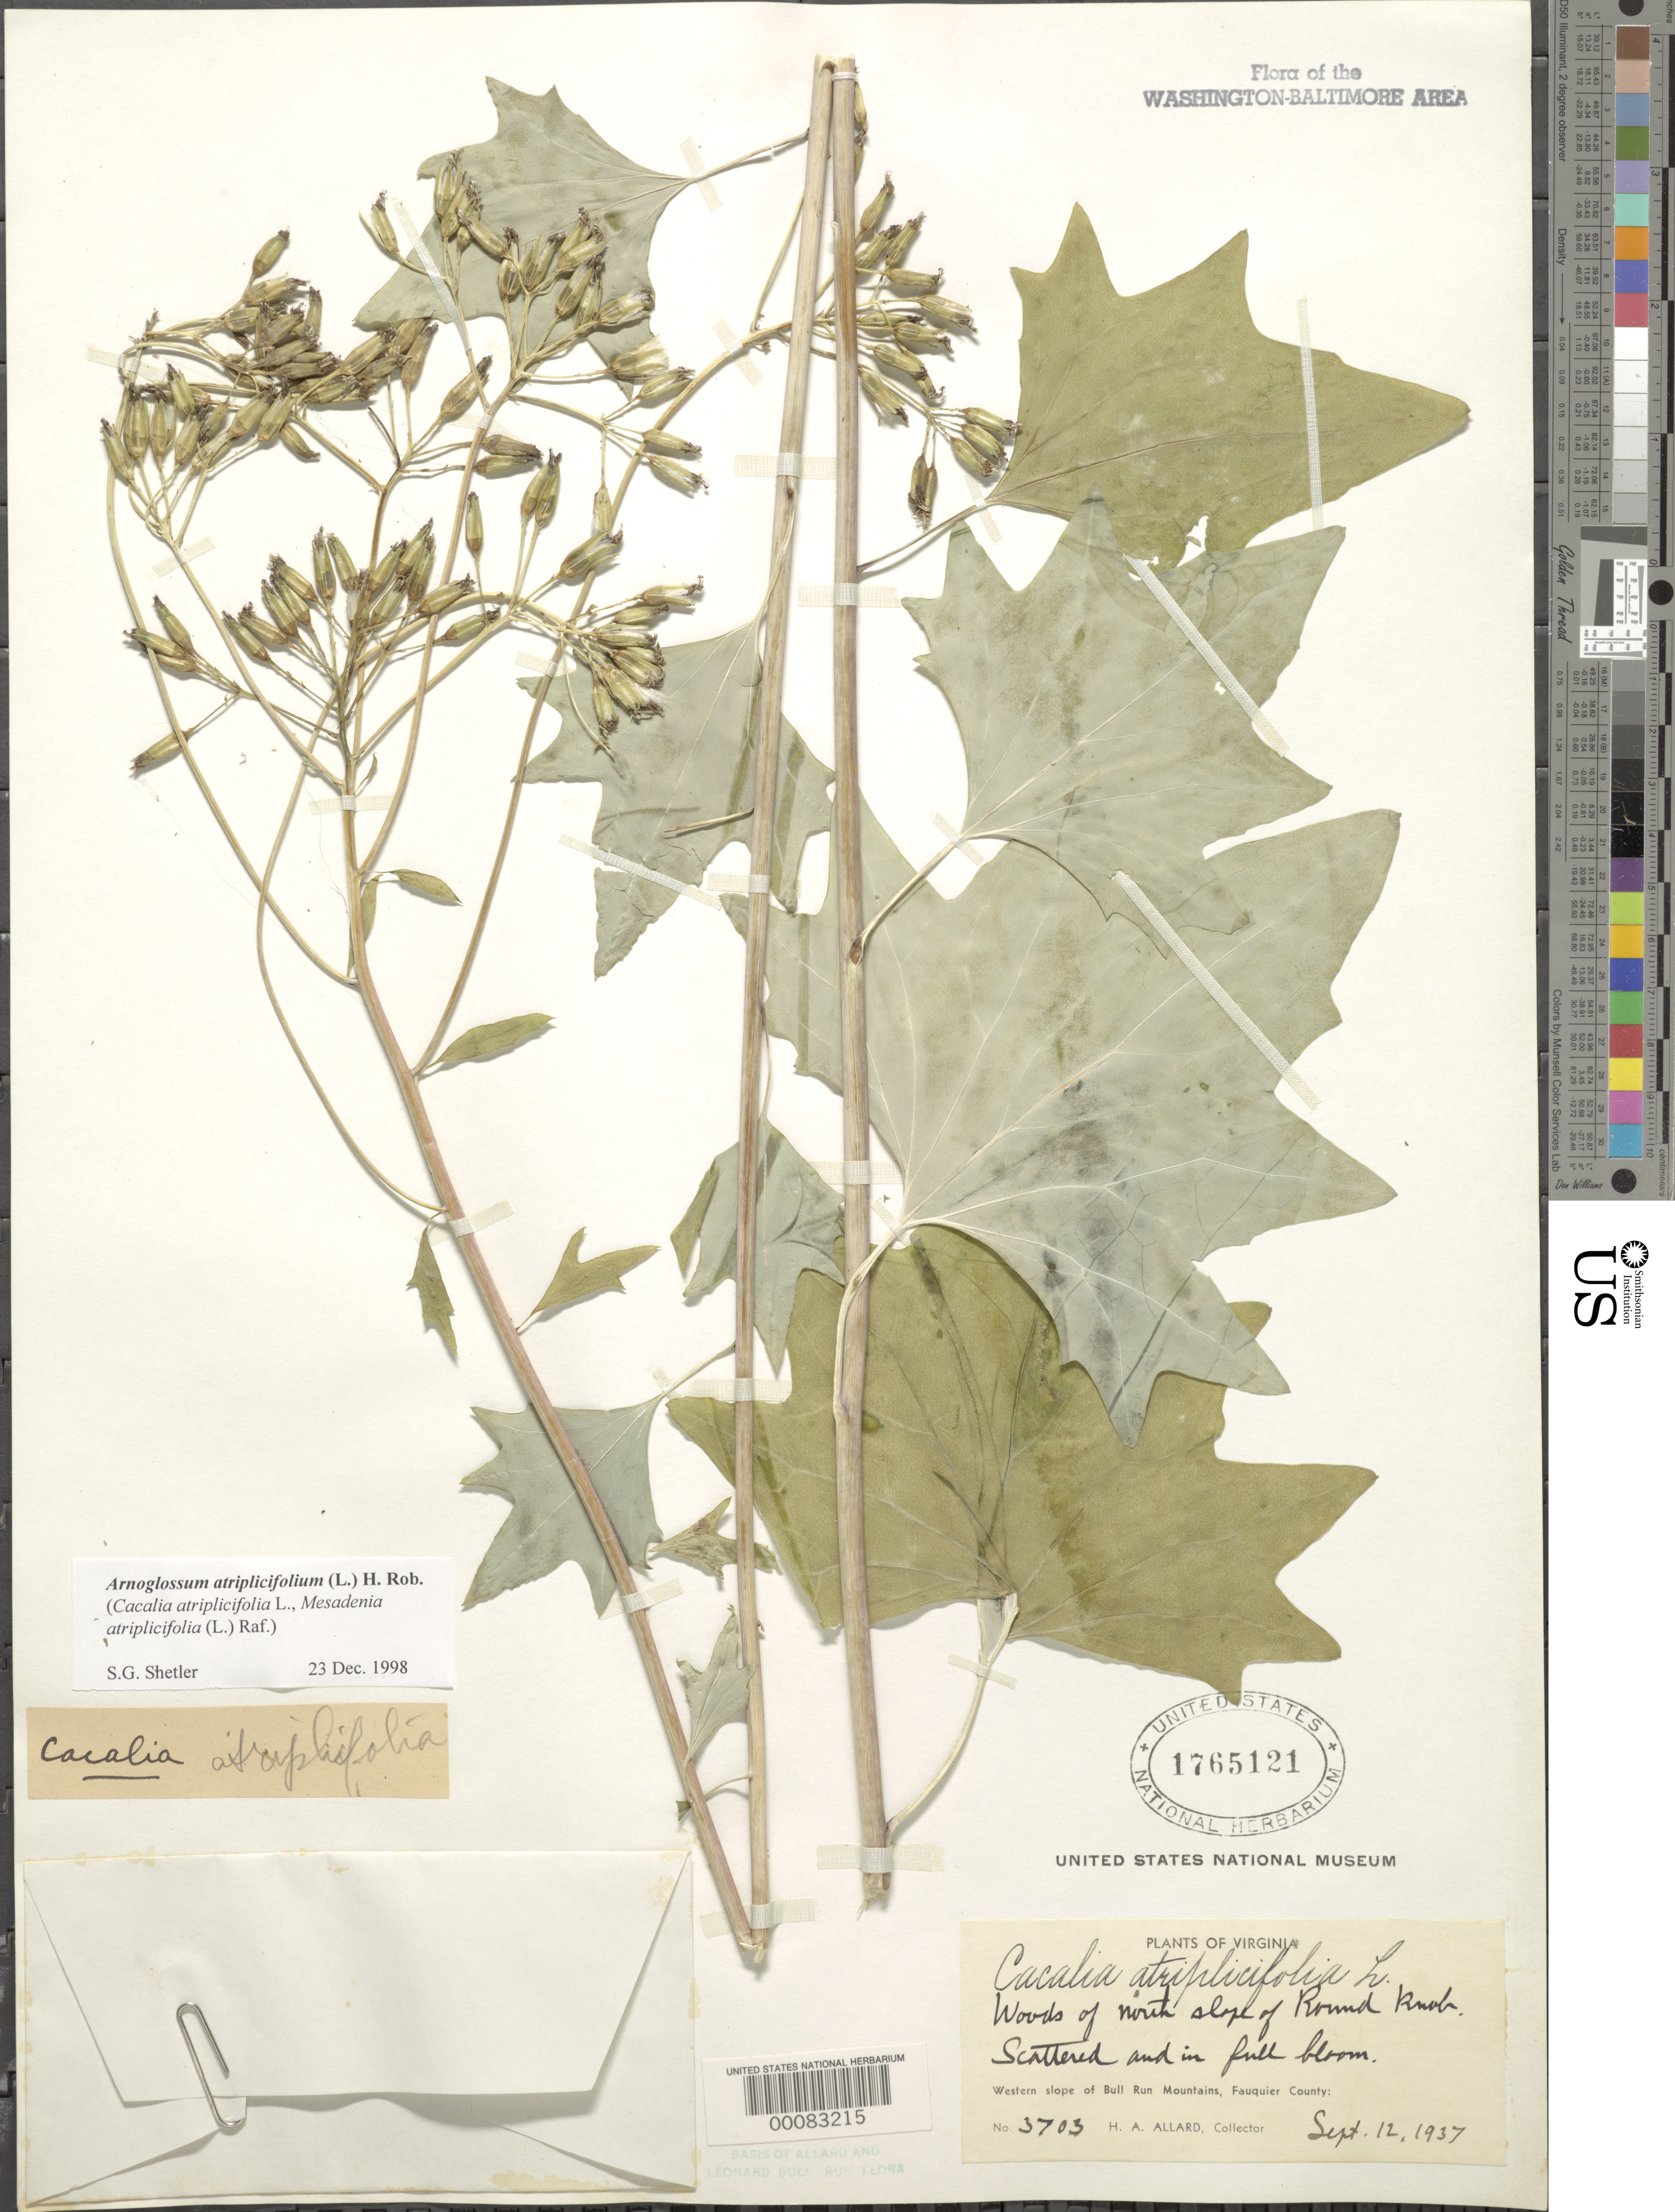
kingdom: Plantae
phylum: Tracheophyta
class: Magnoliopsida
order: Asterales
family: Asteraceae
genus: Arnoglossum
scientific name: Arnoglossum atriplicifolium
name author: (L.) H. Rob.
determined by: Shetler, Stanwyn G., (US), NMNH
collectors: H. A. Allard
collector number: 3703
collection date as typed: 12 Sep 1937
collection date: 1937-09-12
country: United States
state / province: Virginia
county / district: Fauquier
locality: North slope of Round Knob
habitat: Woods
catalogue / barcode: US 1765121